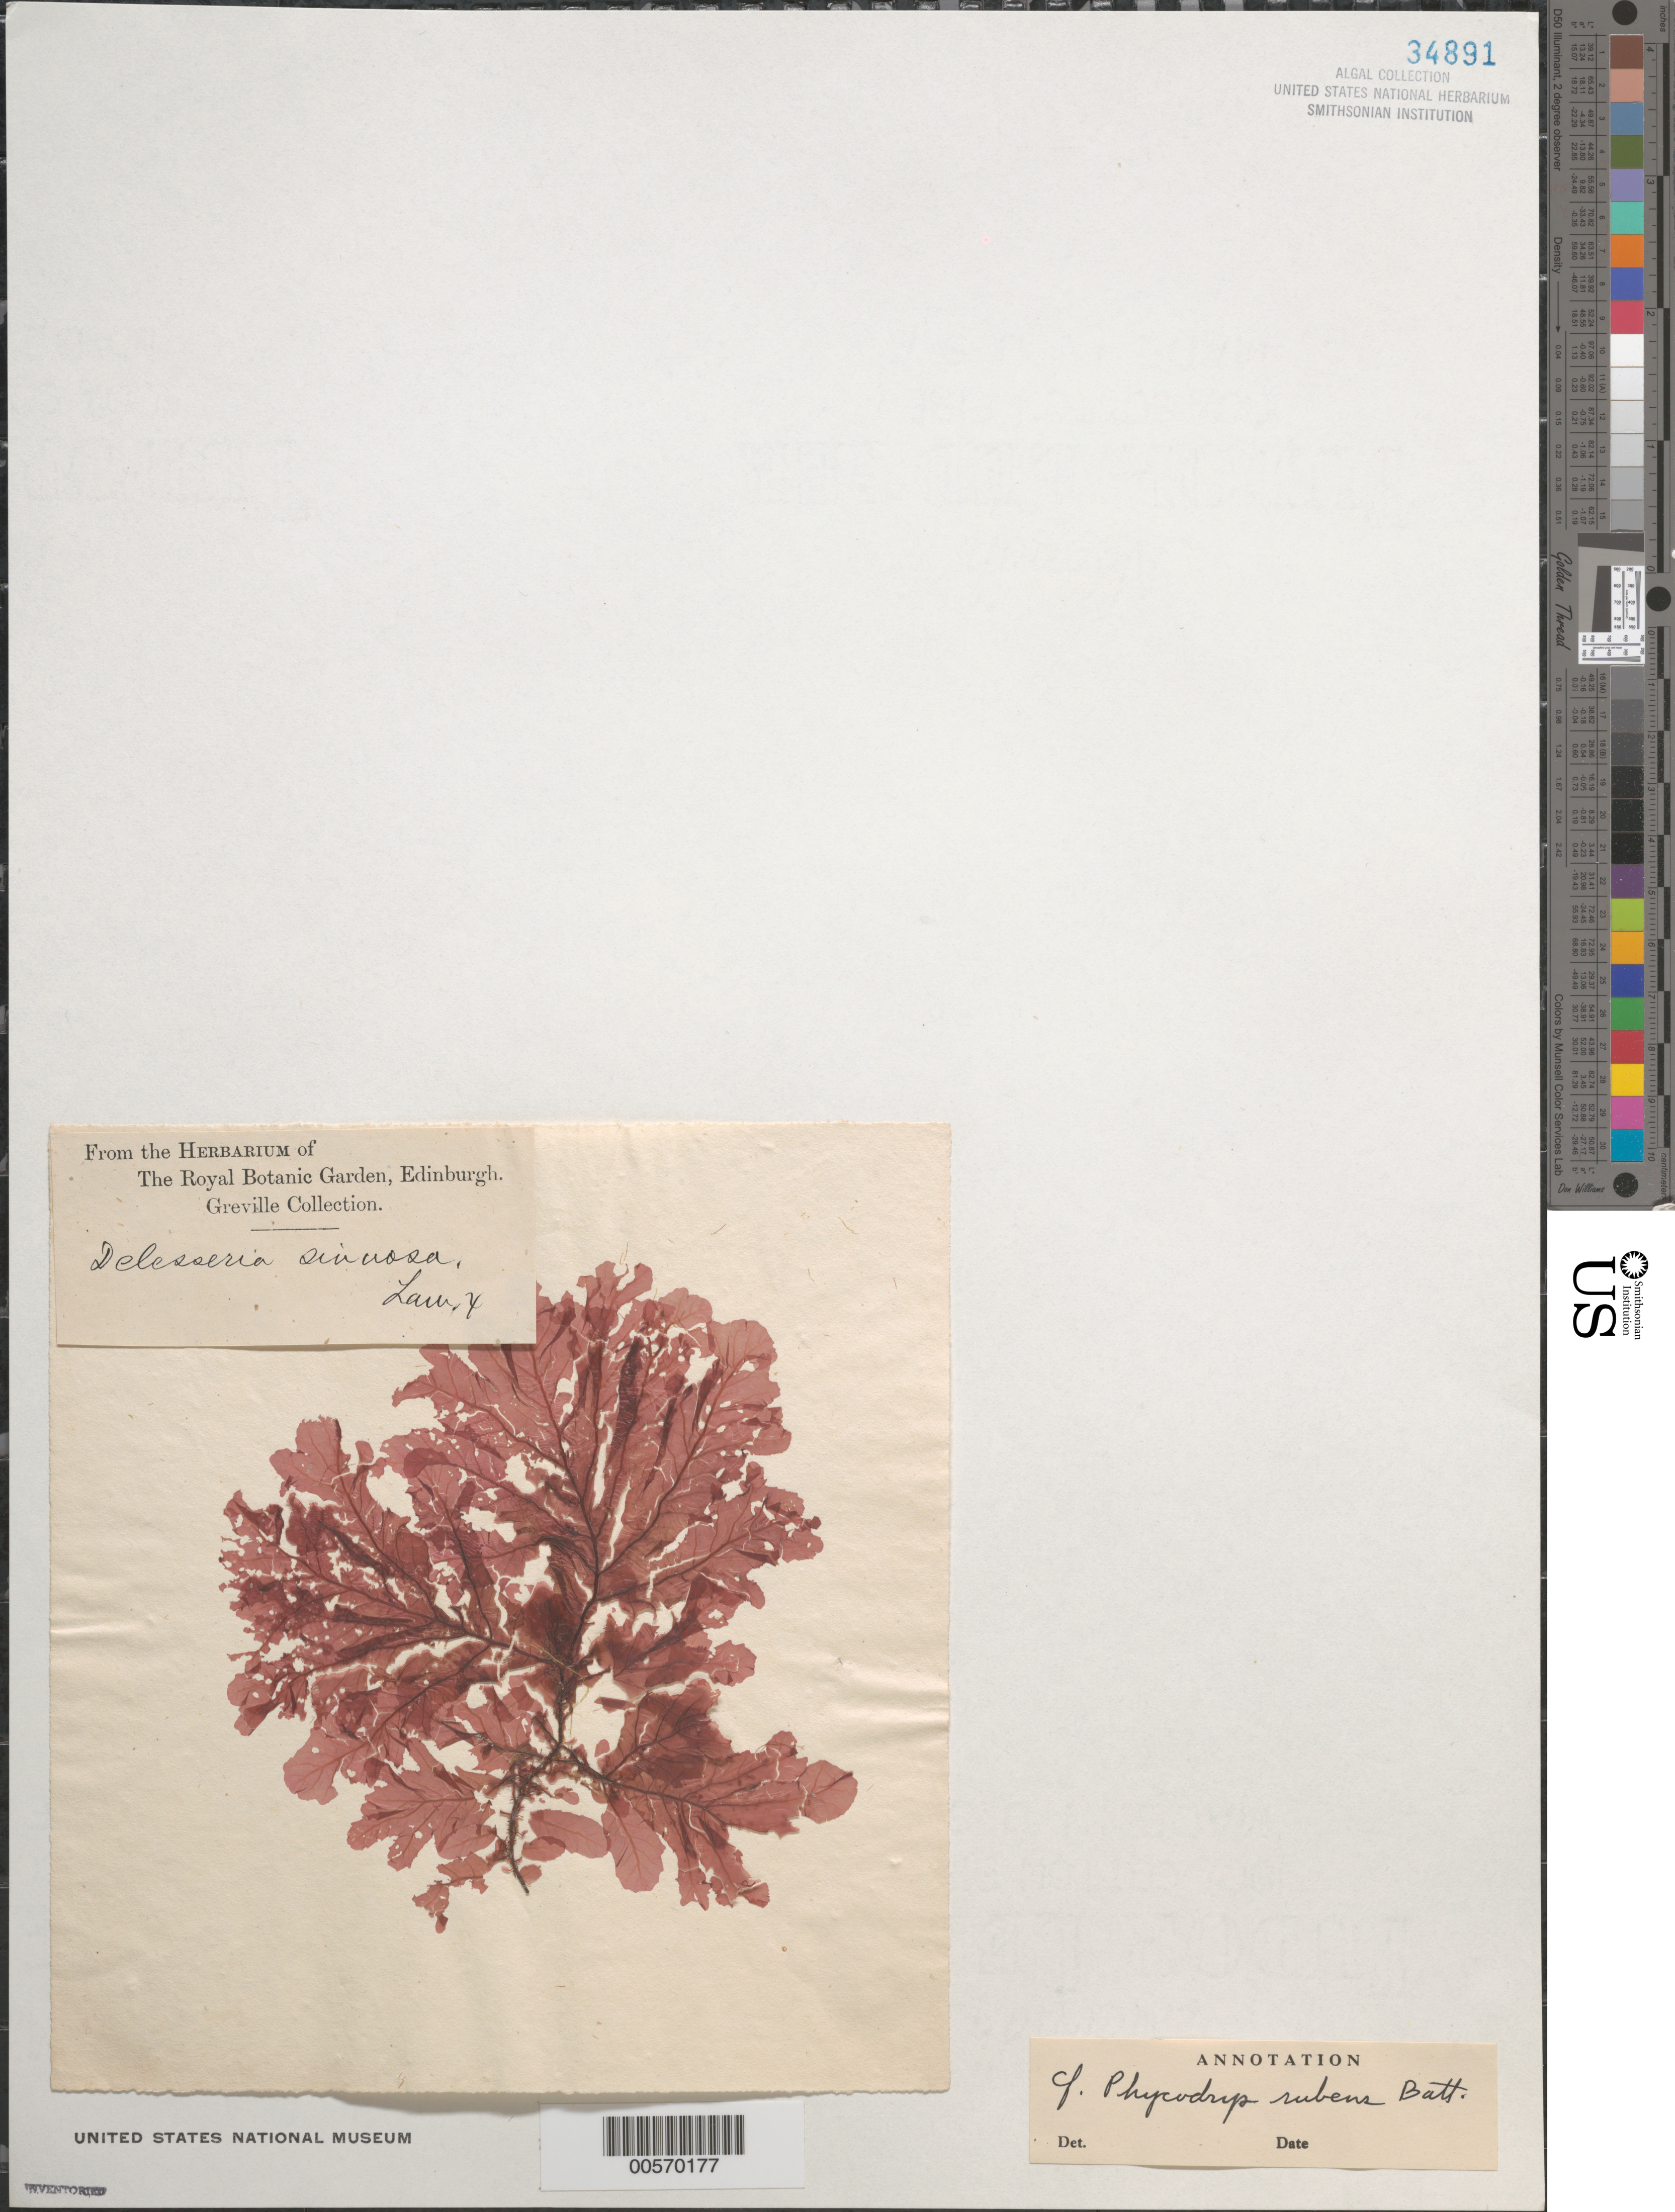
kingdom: Plantae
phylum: Rhodophyta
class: Florideophyceae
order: Ceramiales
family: Delesseriaceae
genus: Phycodrys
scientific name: Phycodrys rubens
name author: (L.) Batters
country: United Kingdom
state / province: England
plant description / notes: Greville Collection, Herb. Royal Botanic Garden, Edinburgh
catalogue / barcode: US 34891